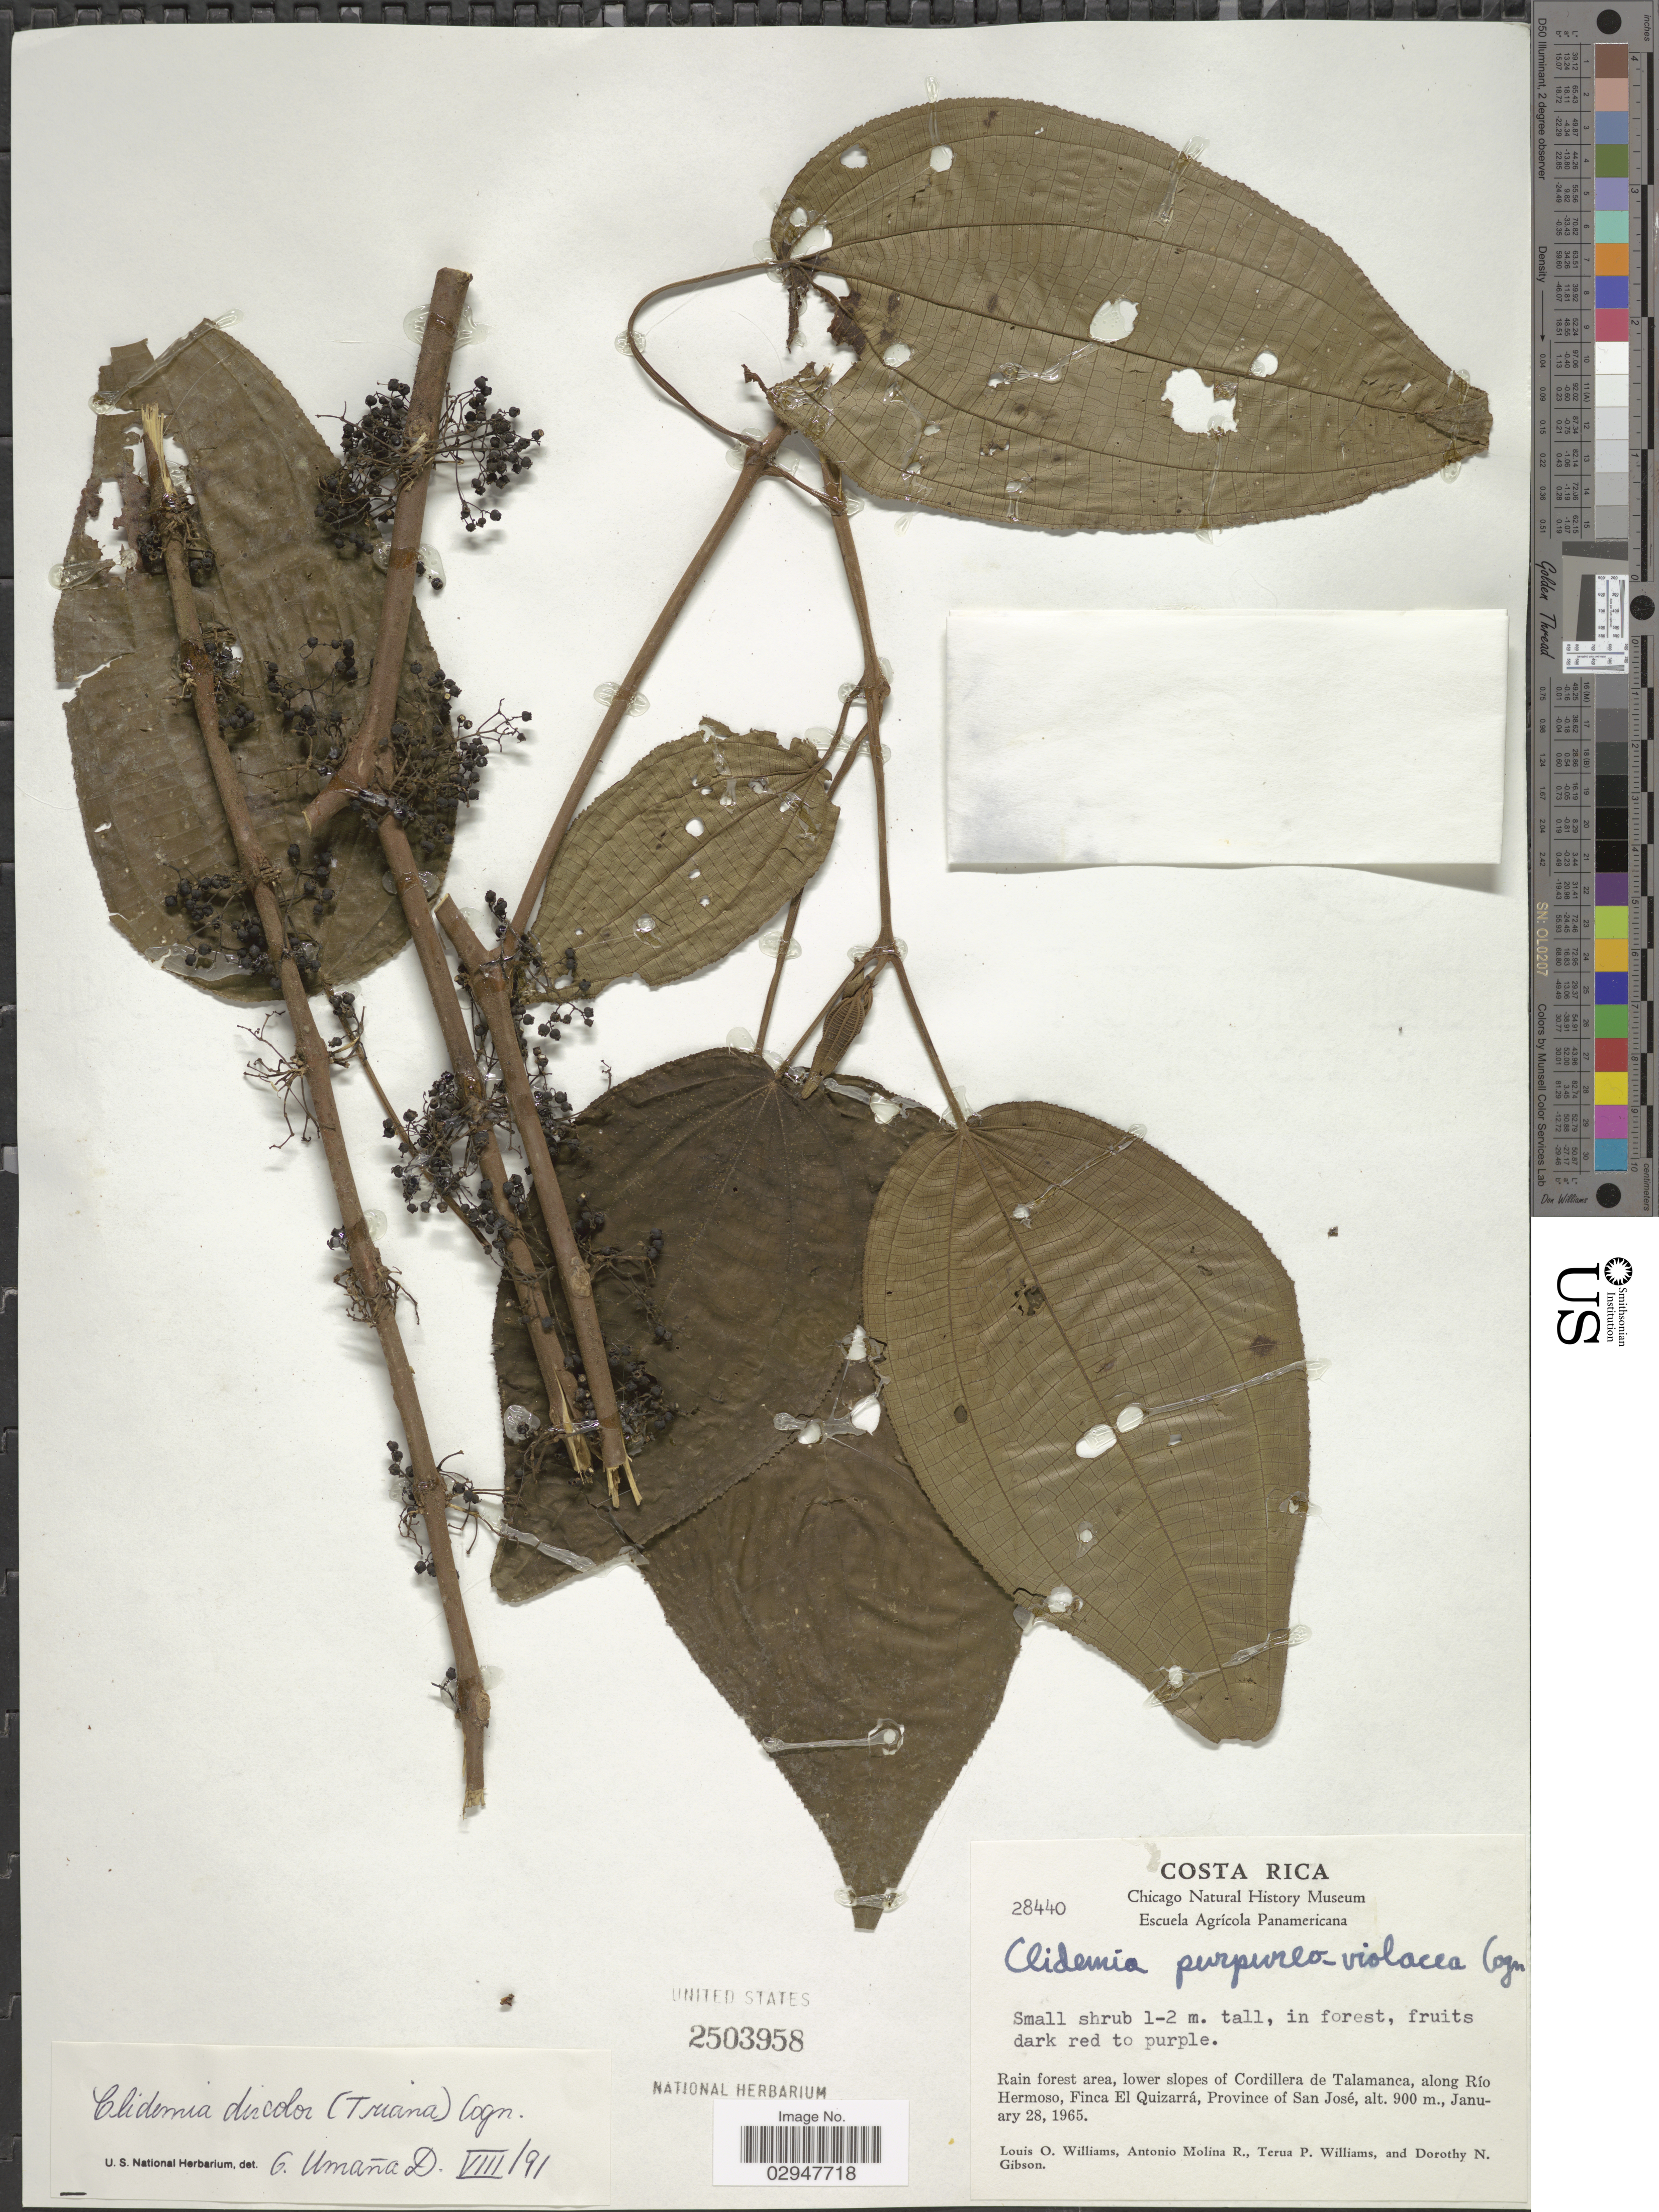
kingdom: Plantae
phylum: Tracheophyta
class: Magnoliopsida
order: Myrtales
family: Melastomataceae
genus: Clidemia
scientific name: Clidemia discolor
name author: (Triana) Cogn.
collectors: L. O. Williams, A. Molina R., T. Williams & D. N. Gibson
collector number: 28440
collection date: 1965-01-28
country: Costa Rica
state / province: San José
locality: Rain forest area, lower slopes of Cordillera de Talamanca, along Río Hermoso, Finca El Quizarrá.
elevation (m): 900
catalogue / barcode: US 2503958